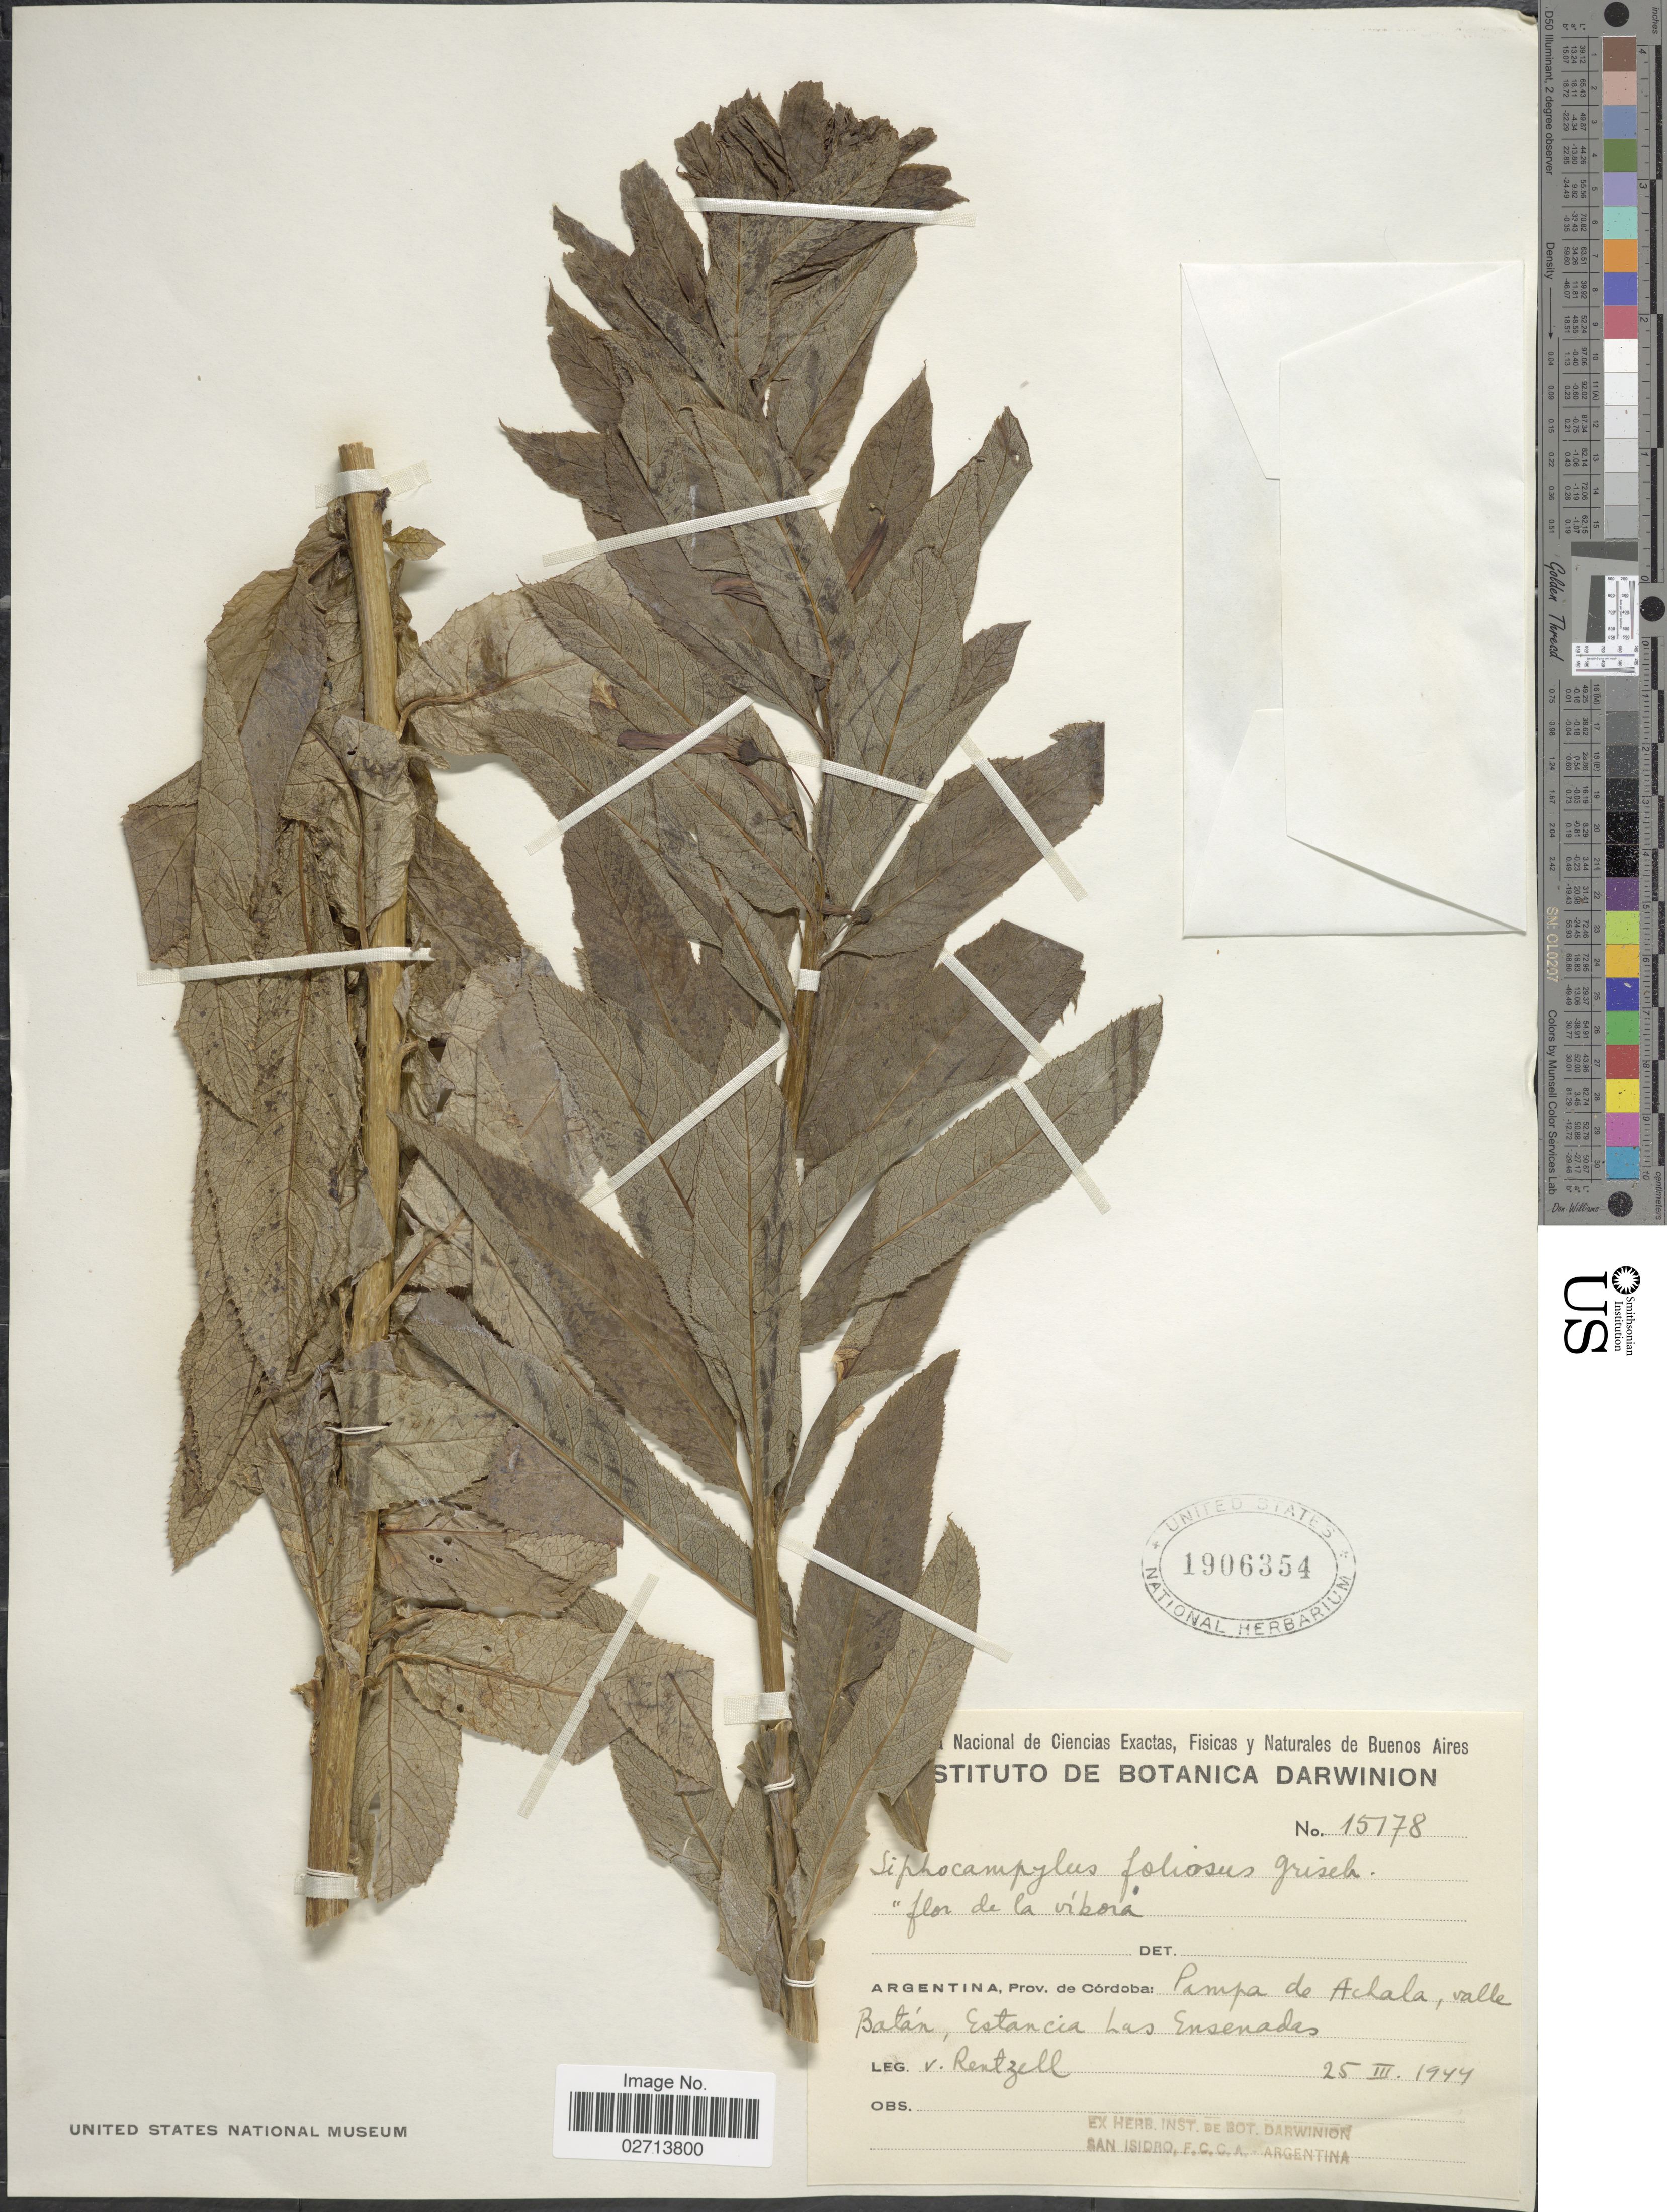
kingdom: Plantae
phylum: Tracheophyta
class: Magnoliopsida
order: Asterales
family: Campanulaceae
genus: Siphocampylus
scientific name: Siphocampylus foliosus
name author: Griseb.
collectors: I. von Rentzell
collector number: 15178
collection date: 1944-03-25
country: Argentina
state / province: Cordoba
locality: Pampa de Achala, valle Batán, Estancia Las Ensenadas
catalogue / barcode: US 1906354